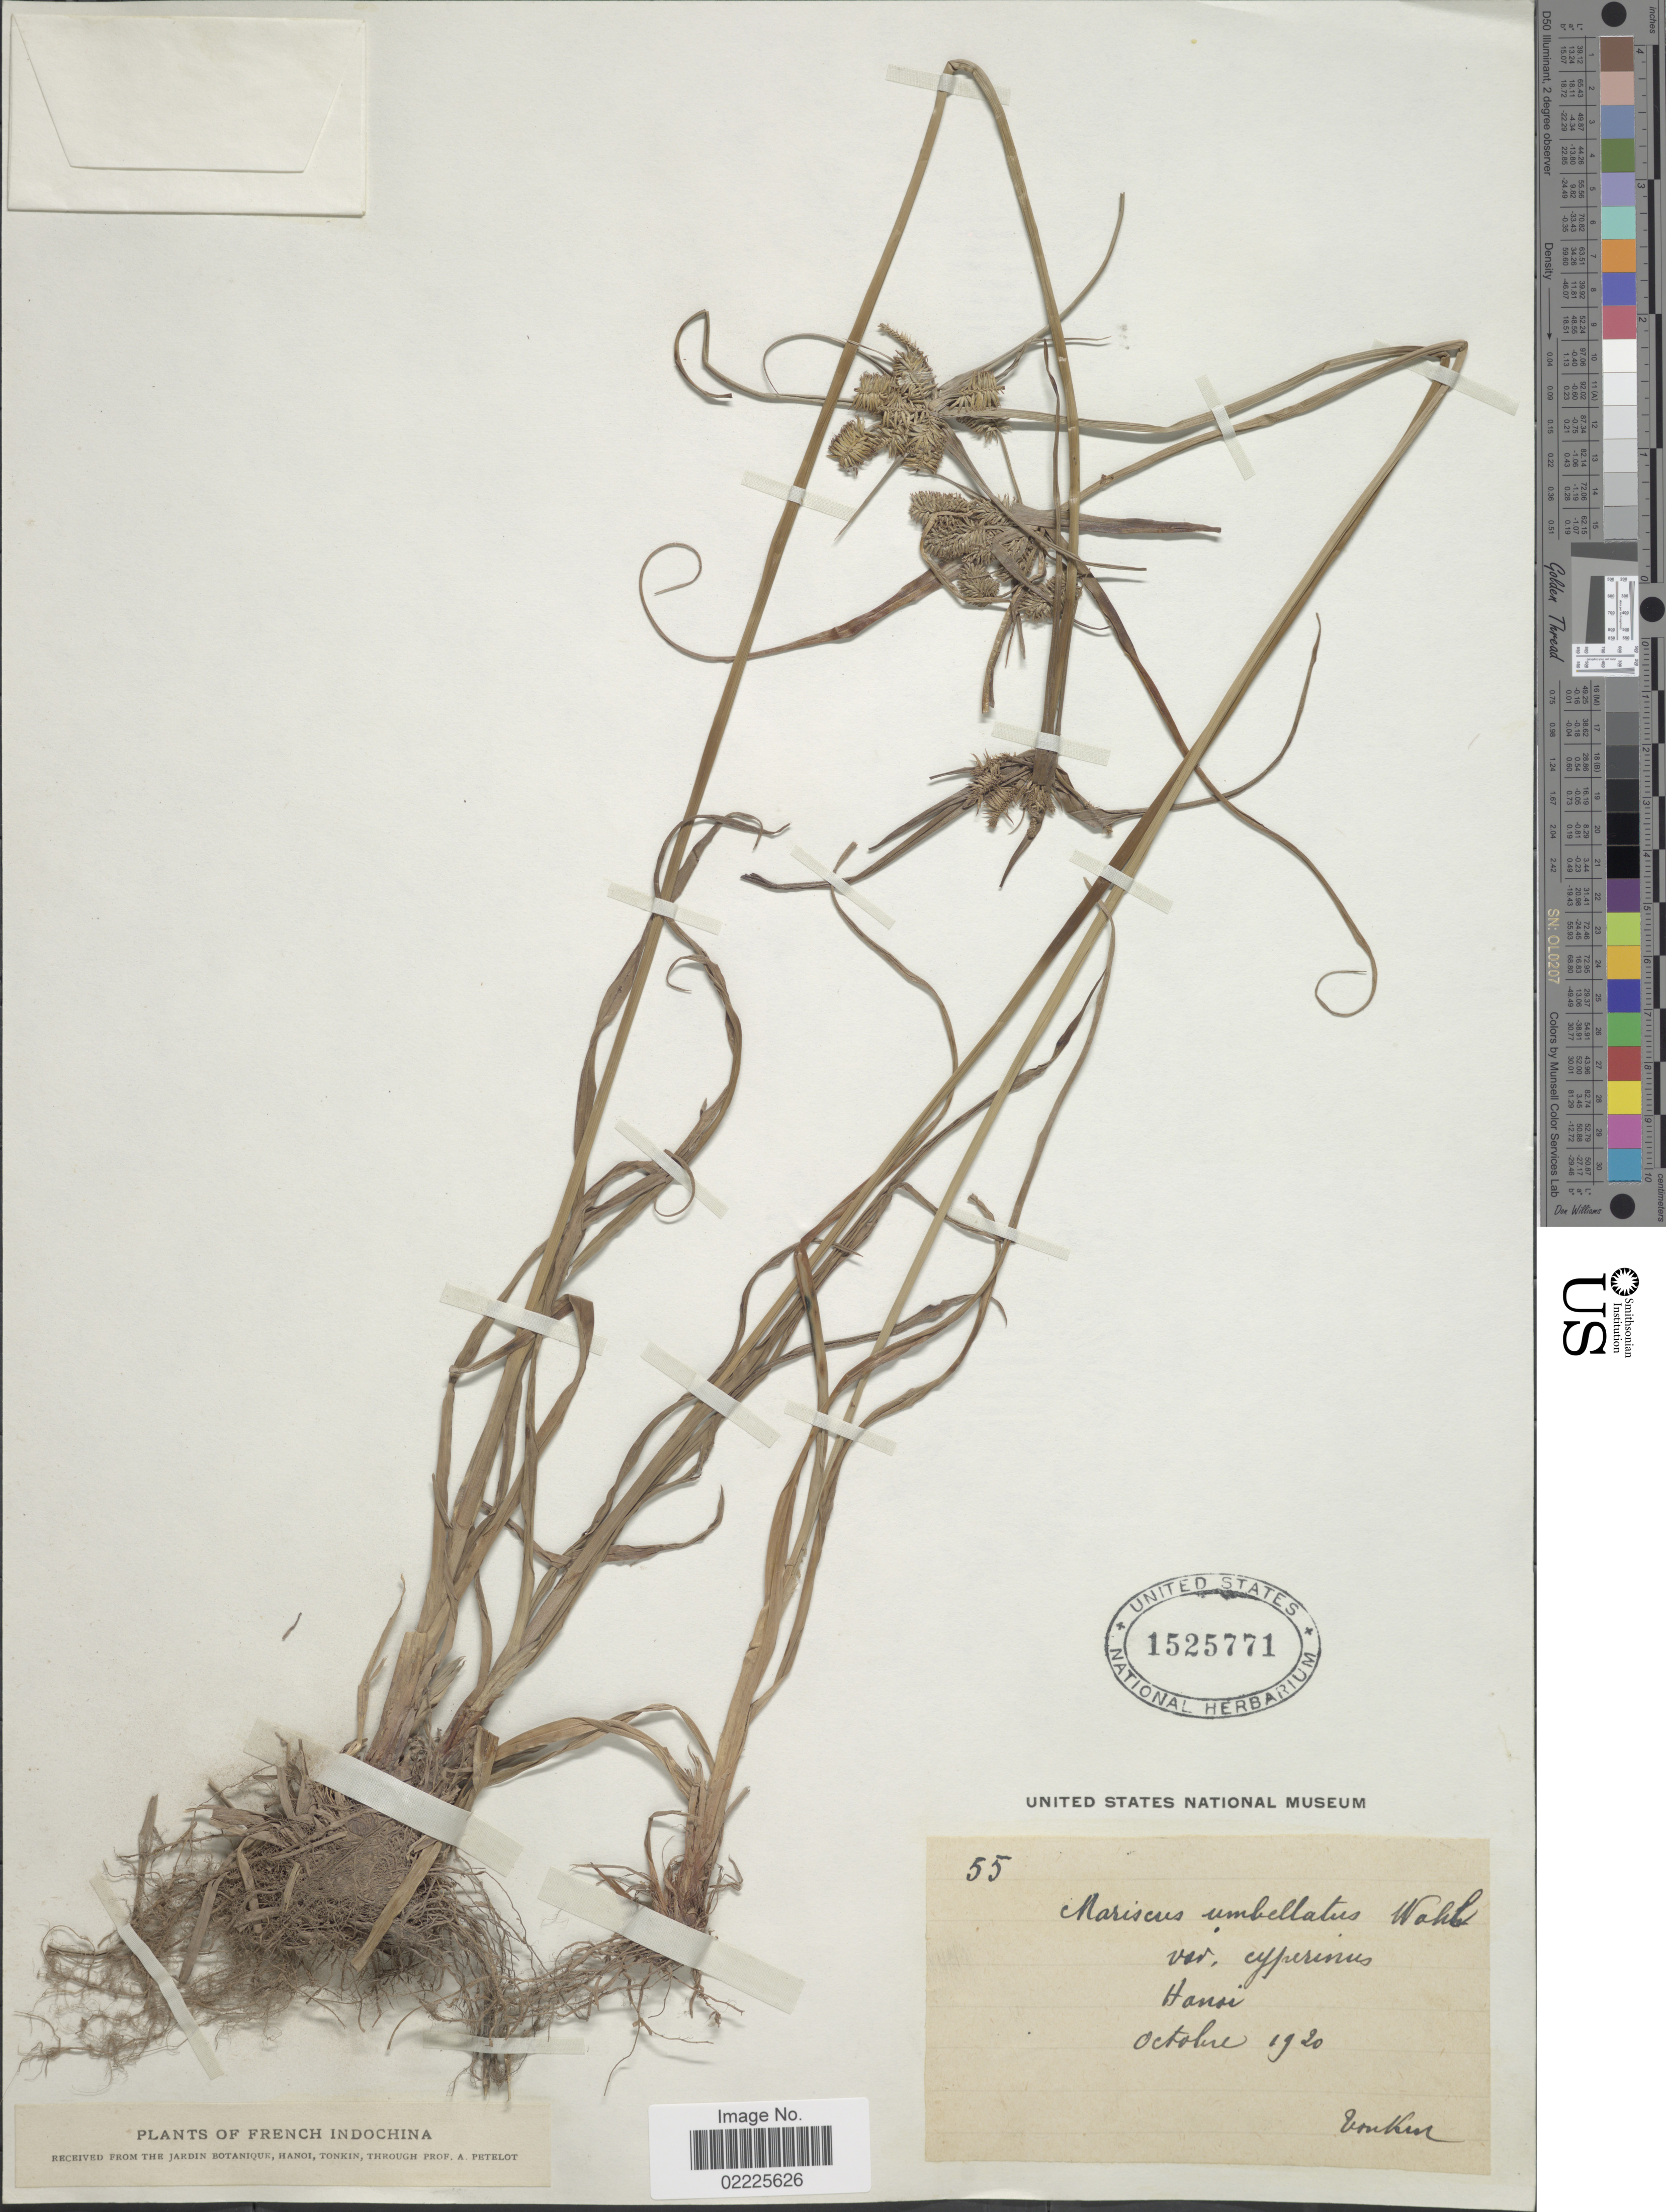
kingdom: Plantae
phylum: Tracheophyta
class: Liliopsida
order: Poales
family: Cyperaceae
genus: Cyperus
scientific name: Cyperus cyperinus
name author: (Retz.) Valck. Sur.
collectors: A. Petelot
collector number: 55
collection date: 1920-10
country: Vietnam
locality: Tonkin. Hanoi, French Indochina.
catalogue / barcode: US 1525771